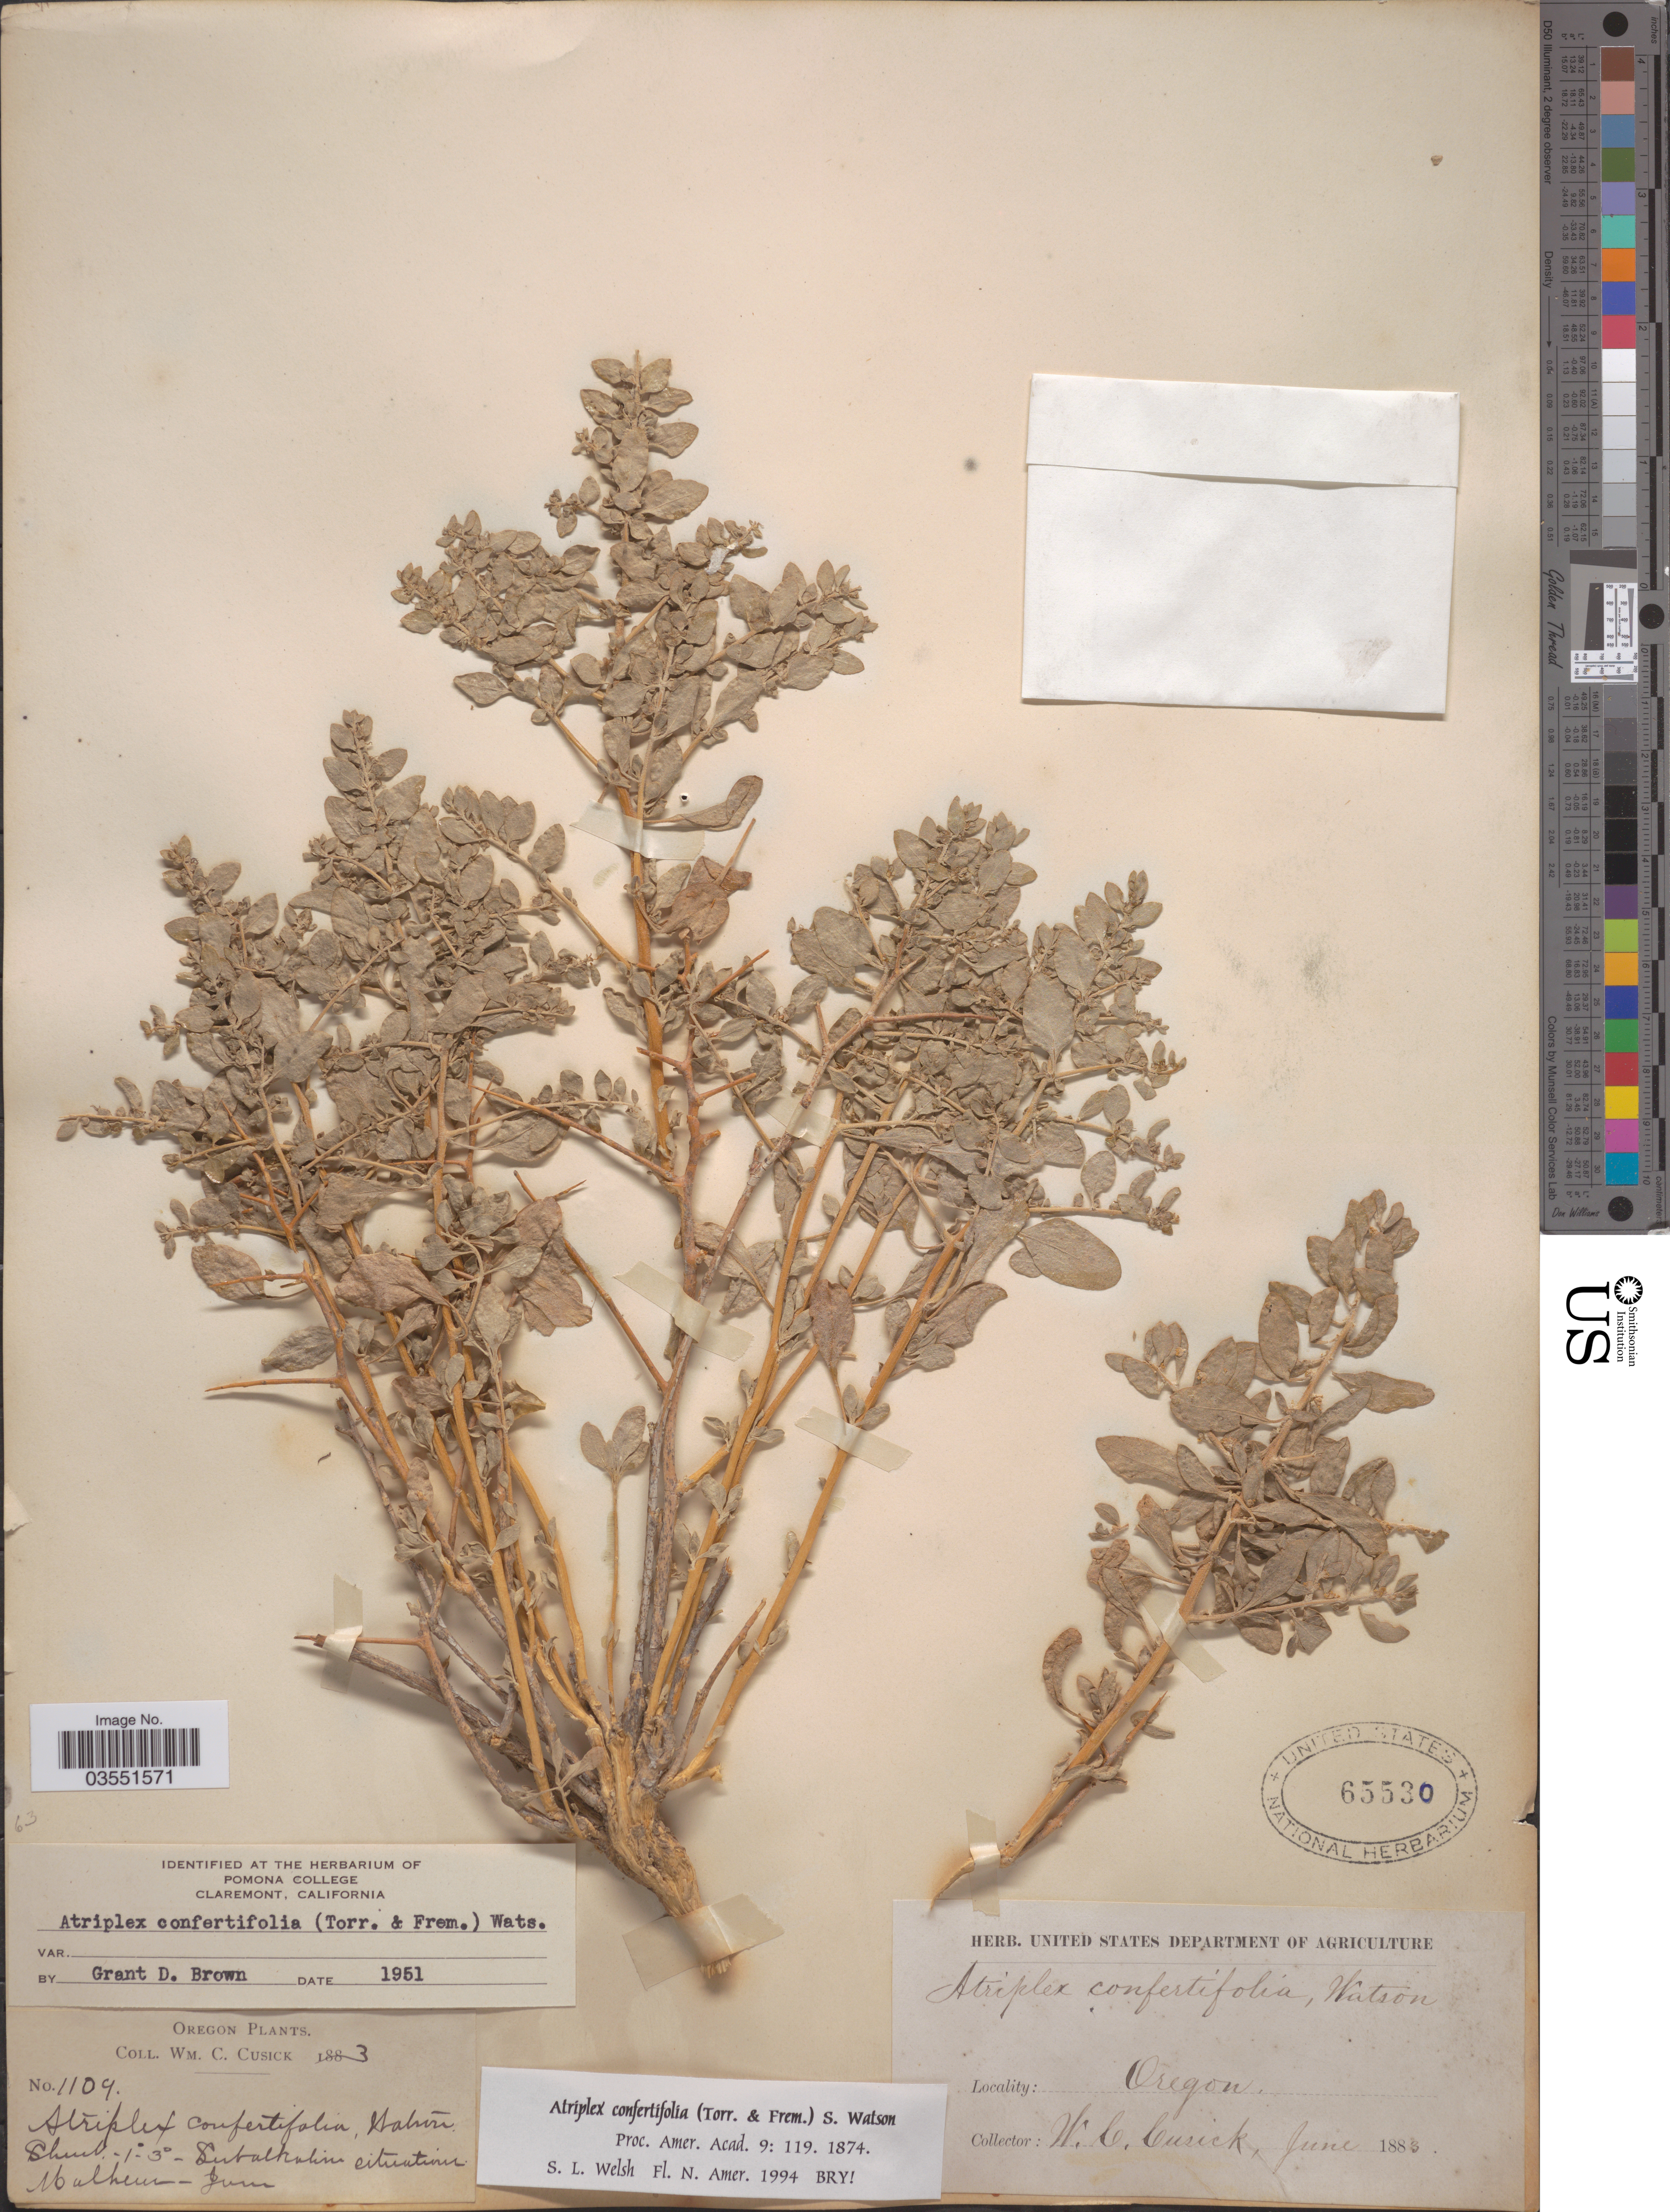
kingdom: Plantae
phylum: Tracheophyta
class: Magnoliopsida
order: Caryophyllales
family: Amaranthaceae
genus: Atriplex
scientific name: Atriplex confertifolia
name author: (Torr. & Frém.) S. Watson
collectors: W. C. Cusick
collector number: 1104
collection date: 1883-06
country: United States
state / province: Oregon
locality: Malheur.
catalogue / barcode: US 65530